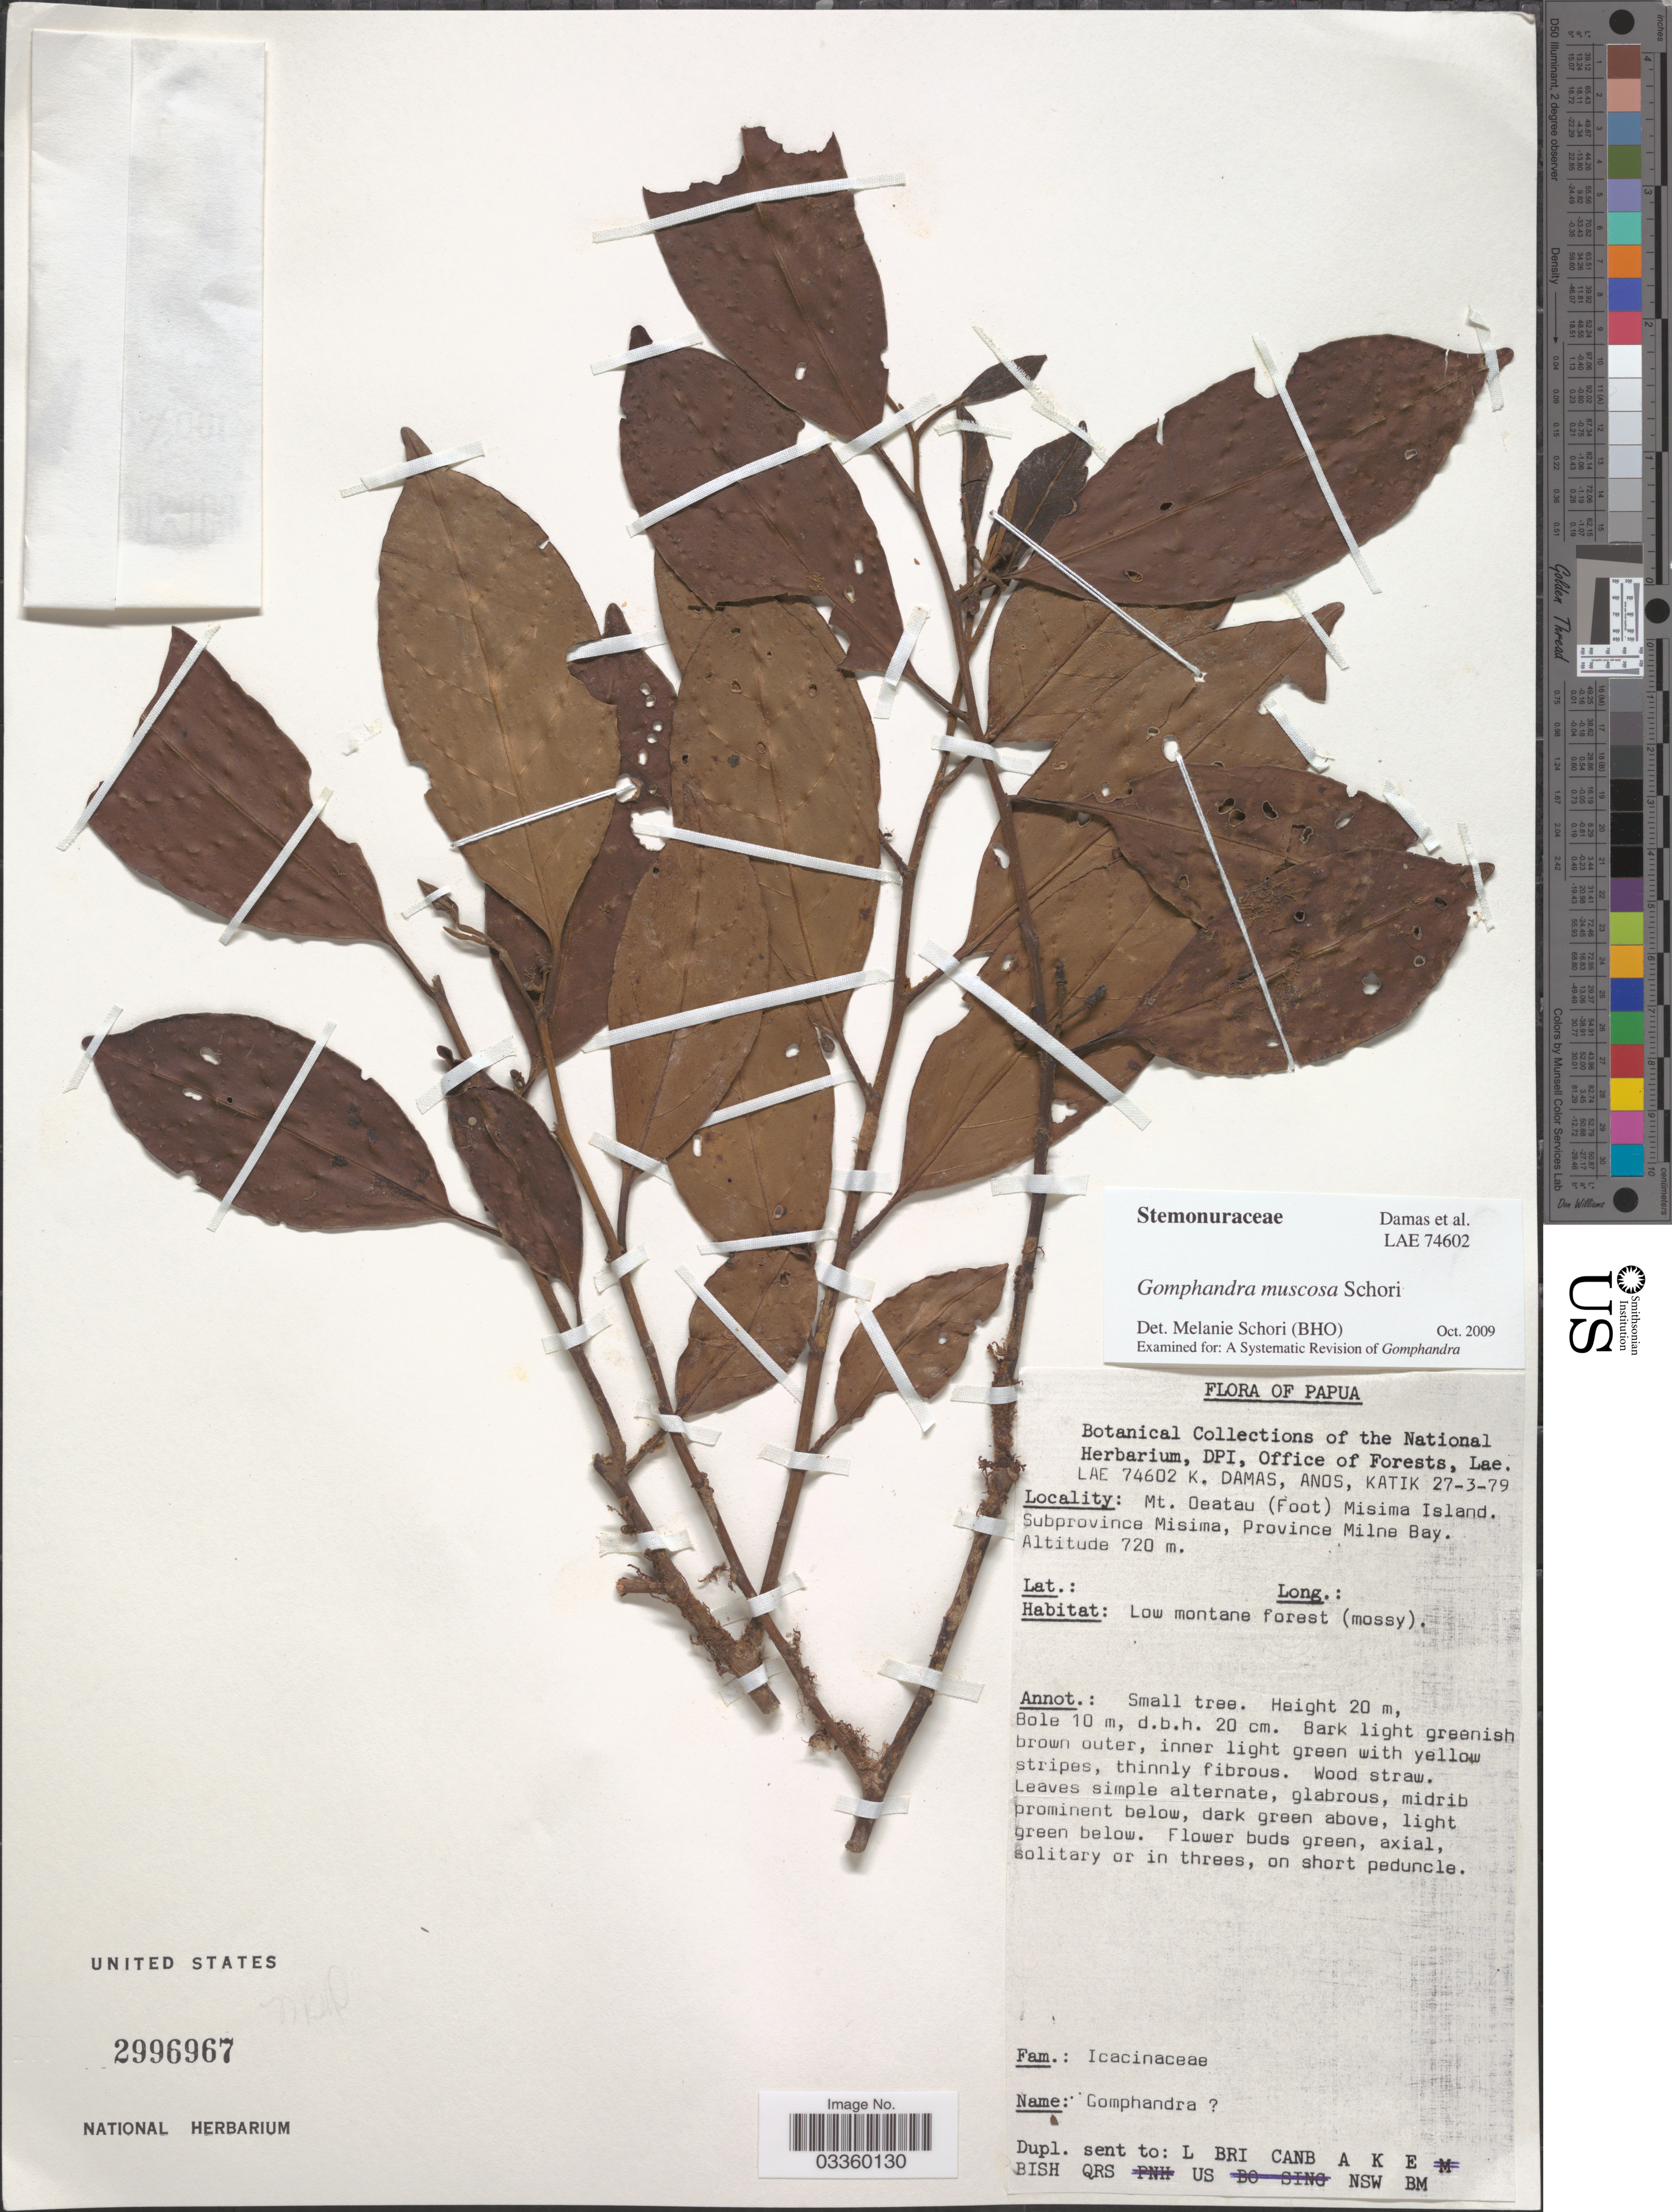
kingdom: Plantae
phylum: Tracheophyta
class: Magnoliopsida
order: Cardiopteridales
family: Stemonuraceae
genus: Gomphandra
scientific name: Gomphandra muscosa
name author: Schori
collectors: K. Damas, Anos & Katik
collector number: LAE 74602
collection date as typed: Transcribed d/m/y: 27/3/79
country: Papua New Guinea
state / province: Milne Bay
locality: Papua. Mt. Oeatau (Foot) Misima Island. Subprovince Misima.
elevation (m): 720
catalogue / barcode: US 2996967